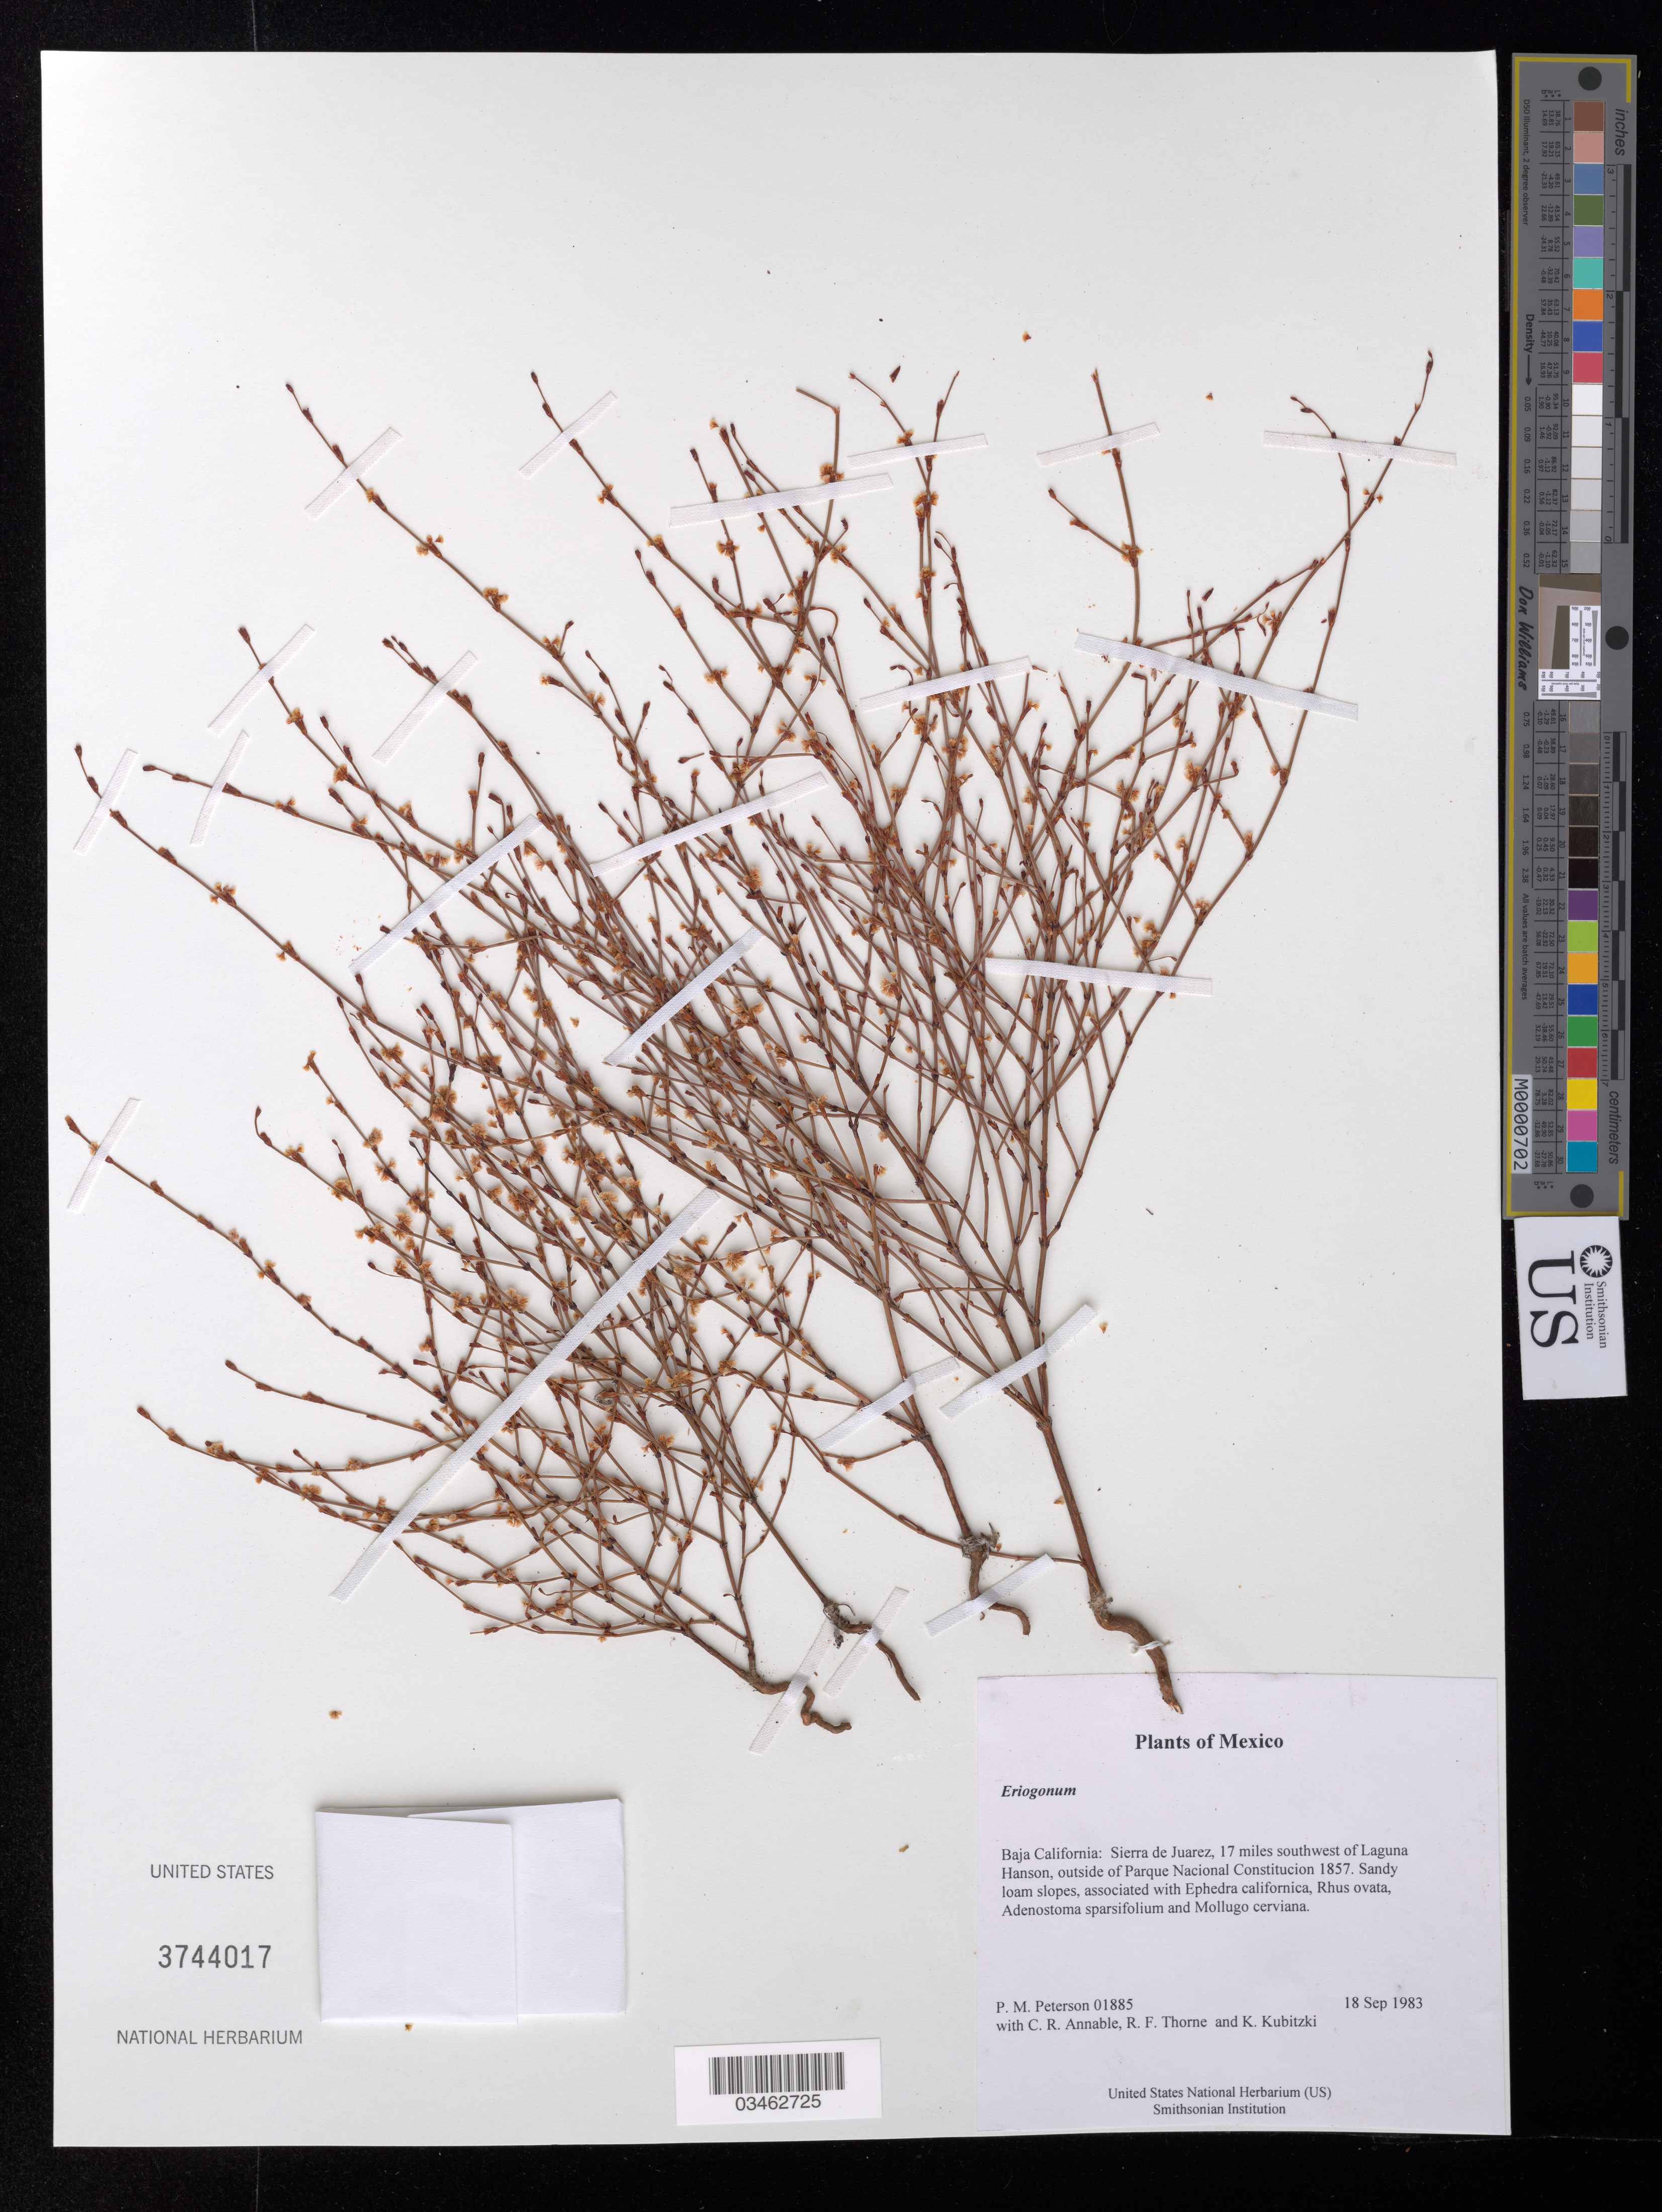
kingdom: Plantae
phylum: Tracheophyta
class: Magnoliopsida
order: Caryophyllales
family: Polygonaceae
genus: Eriogonum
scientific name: Eriogonum sp.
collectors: P. M. Peterson, C. R. Annable, R. F. Thorne & K. Kubitzki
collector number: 01885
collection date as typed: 18 Sep 1983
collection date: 1983-09-18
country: Mexico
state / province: Baja California Norte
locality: Sierra de Juarez, 17 miles southwest of Laguna Hanson, outside of Parque Nacional Constitucion 1857.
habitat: Sandy loam slopes, associated with Ephedra californica, Rhus ovata, Adenostoma sparsifolium and Mollugo cerviana.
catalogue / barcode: US 3744017